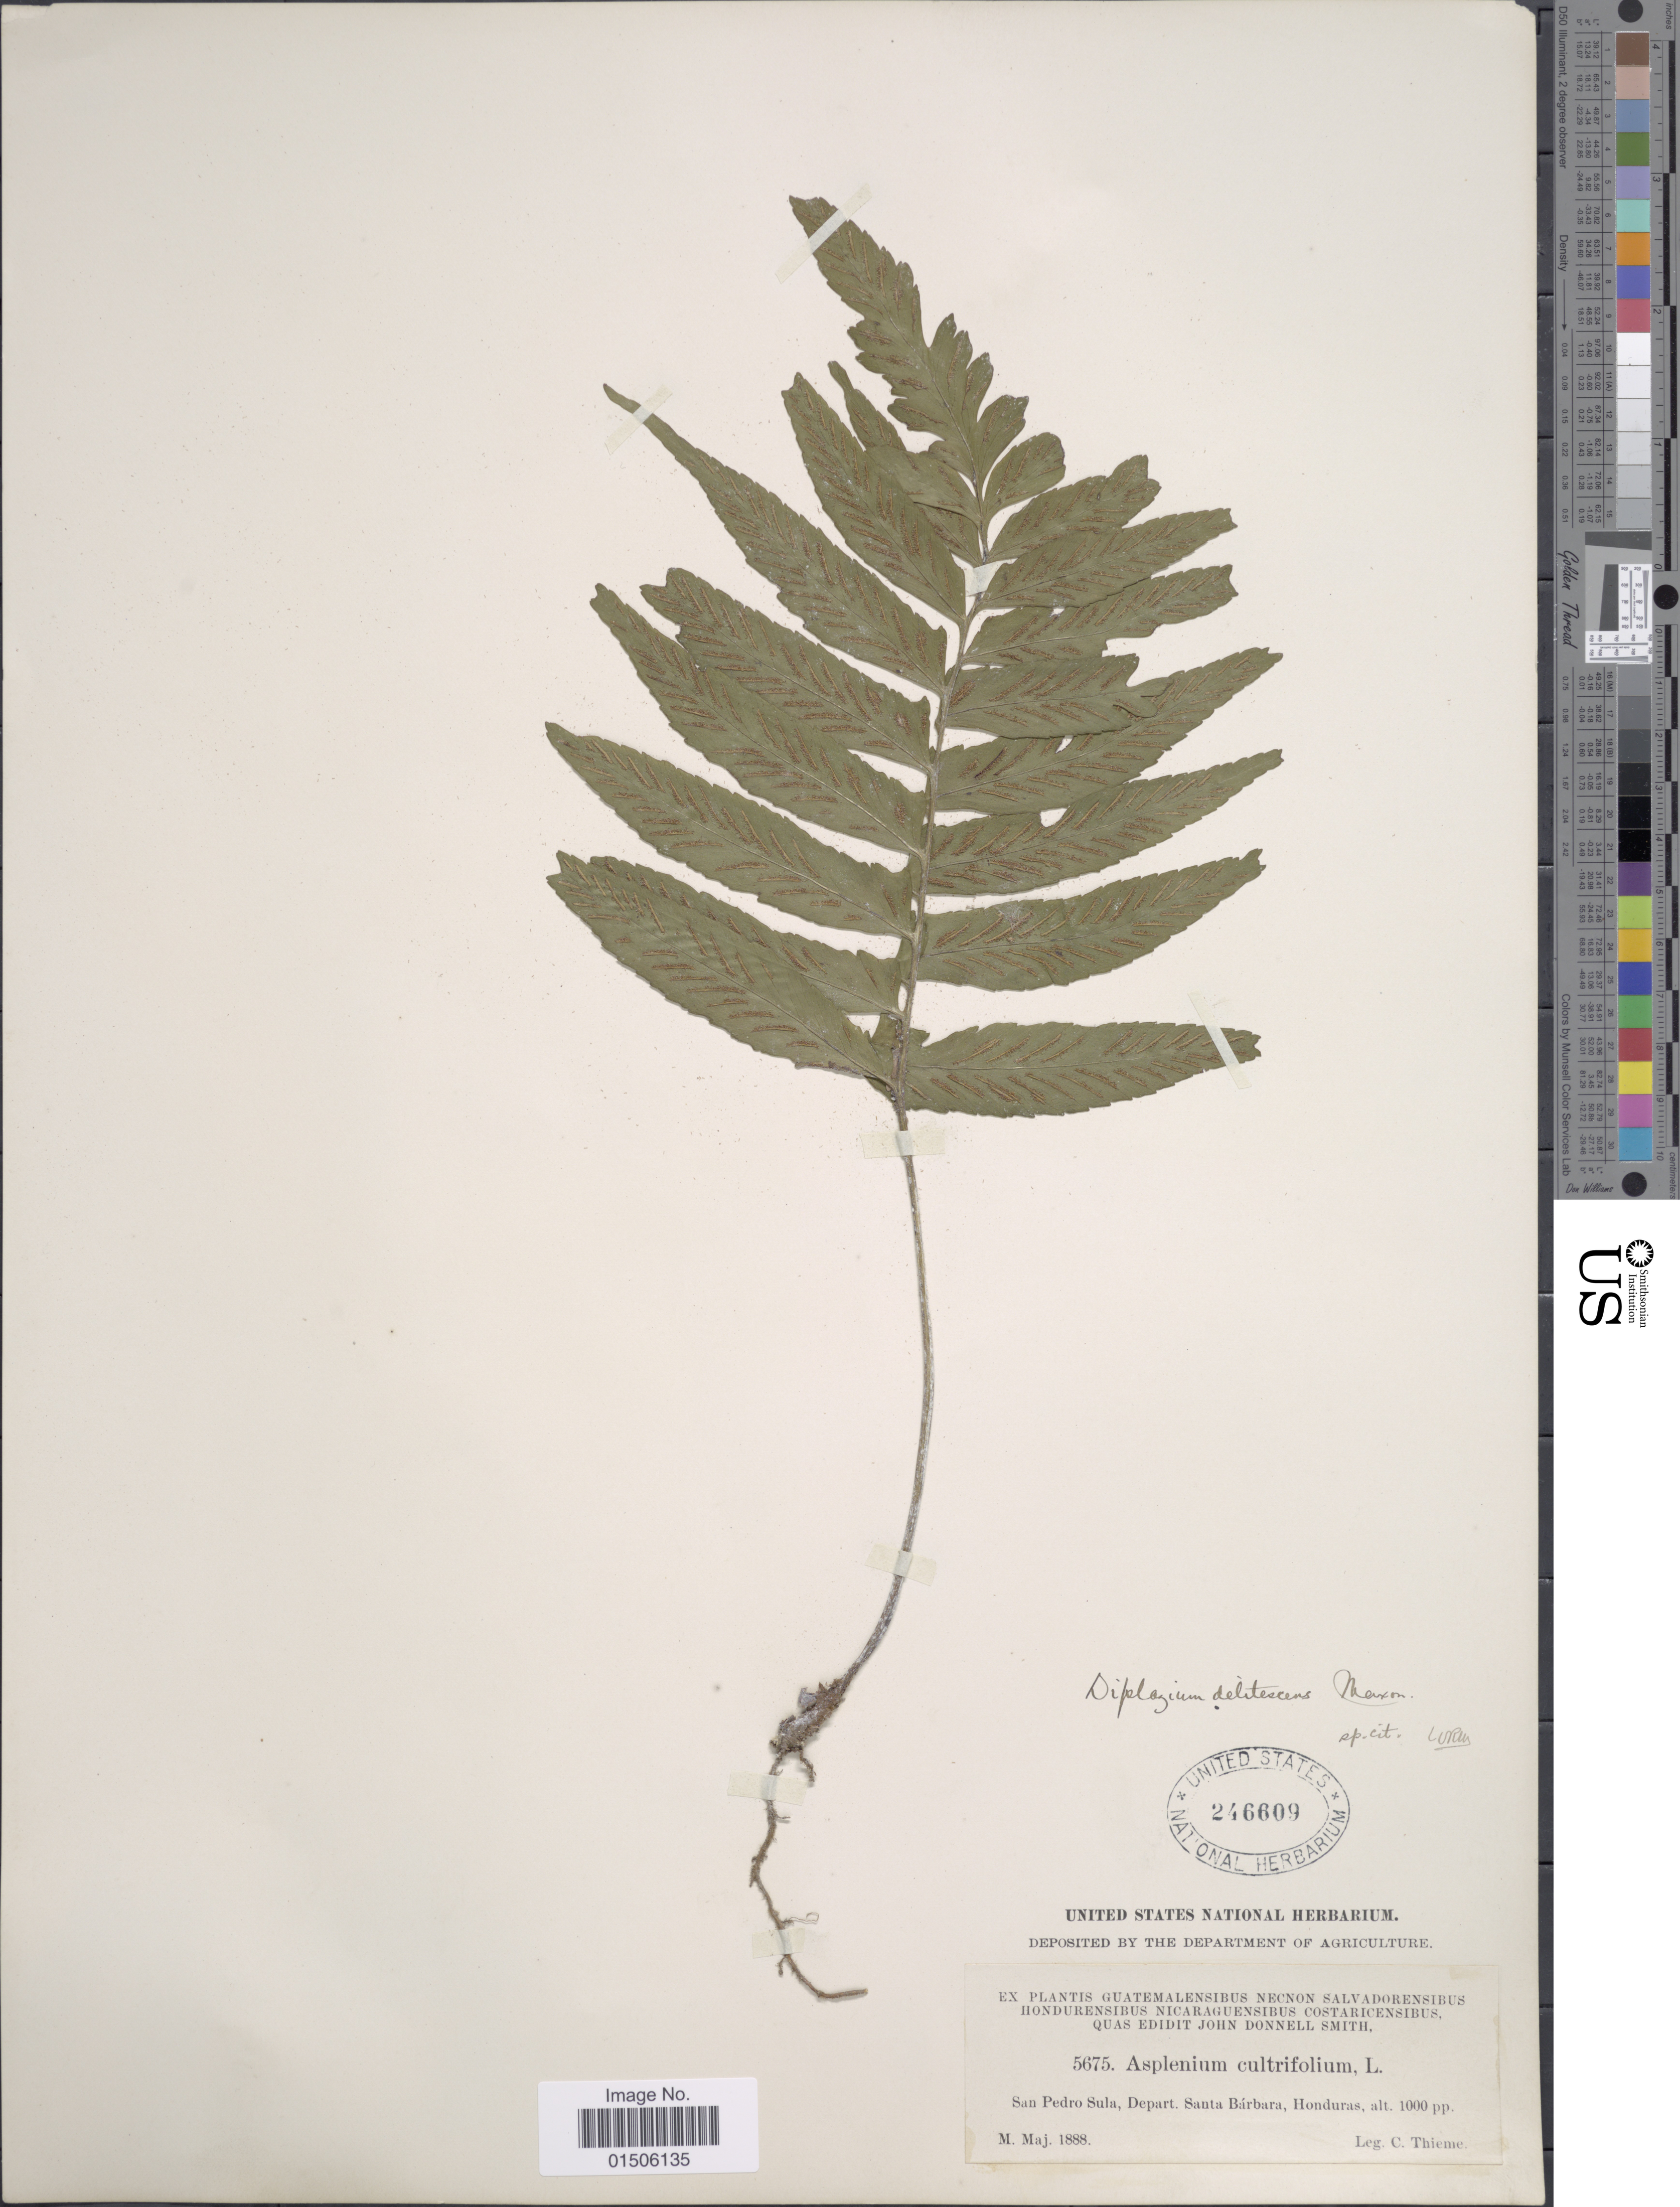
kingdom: Plantae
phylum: Tracheophyta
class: Polypodiopsida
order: Polypodiales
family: Aspleniaceae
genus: Asplenium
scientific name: Asplenium delitescens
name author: (Maxon) L.D. Gómez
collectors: C. Thieme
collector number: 5675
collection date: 1888-05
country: Honduras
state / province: Santa Bárbara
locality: San Pedro Sula, Depart. Santa Bárbara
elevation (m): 305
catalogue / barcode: US 246609